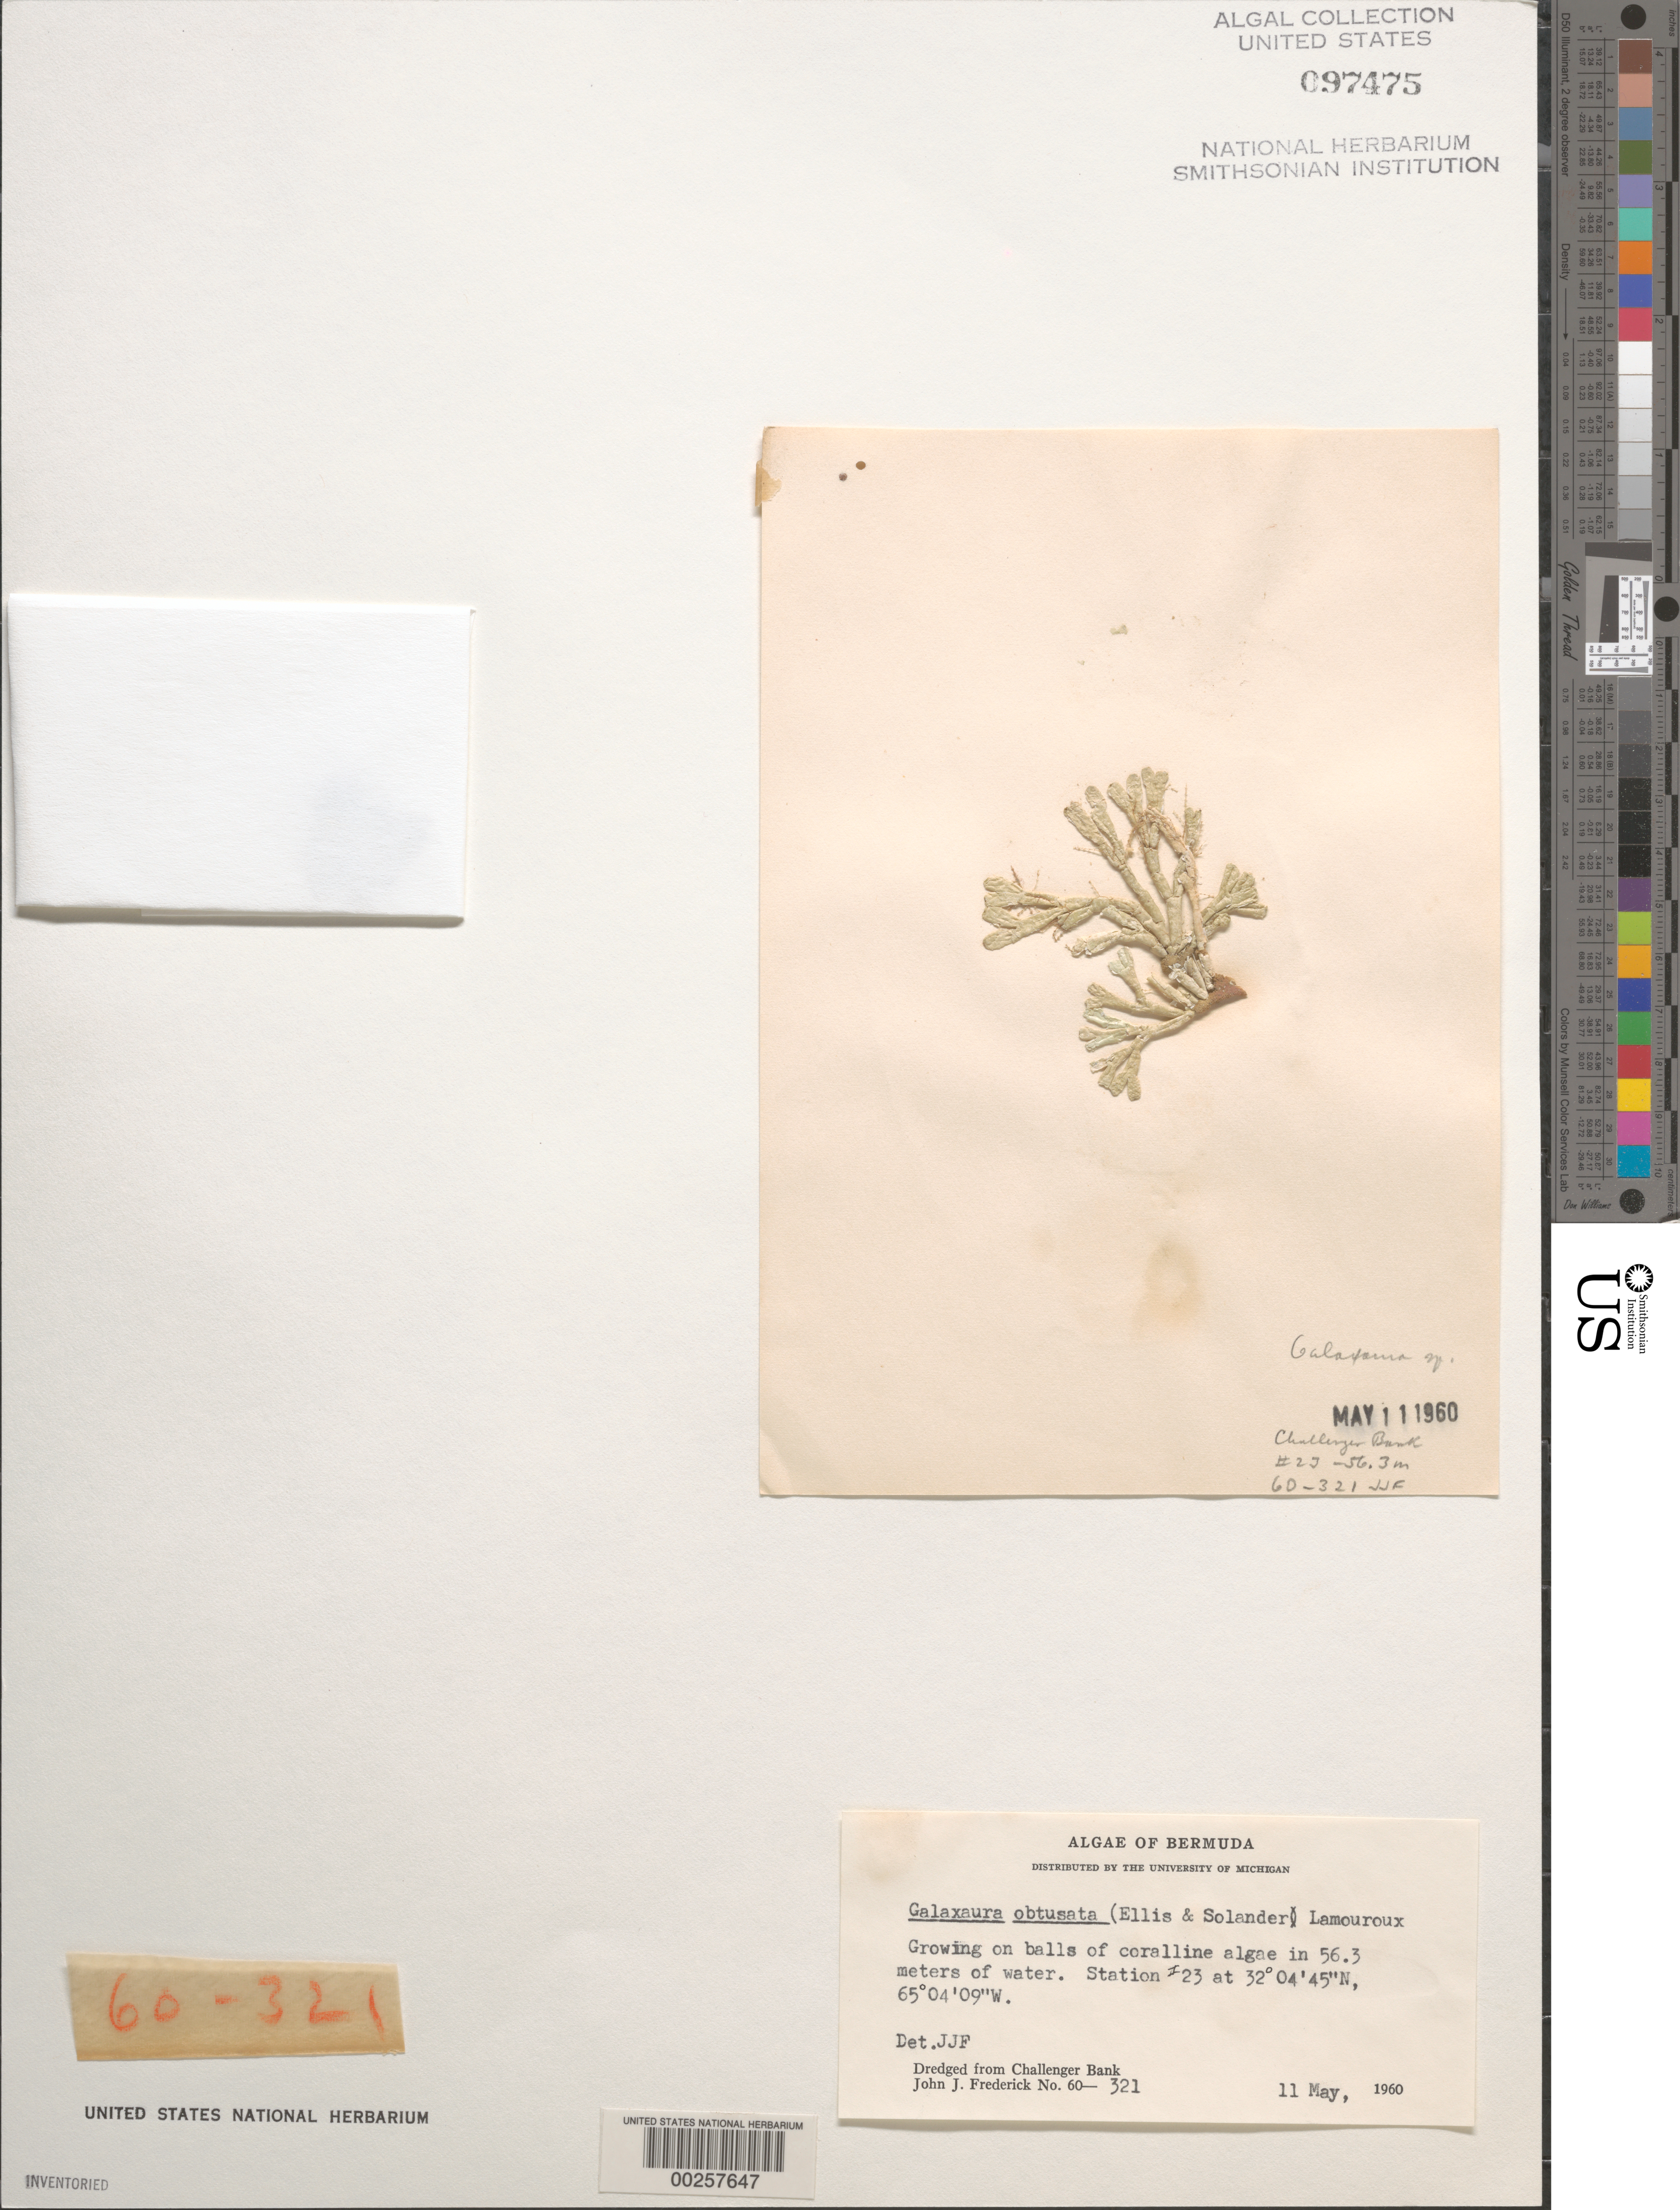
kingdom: Plantae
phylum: Rhodophyta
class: Florideophyceae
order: Nemaliales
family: Galaxauraceae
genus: Dichotomaria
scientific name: Dichotomaria obtusata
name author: (Ellis & Sol.) Lam.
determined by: Algae name updating Project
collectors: J. Frederick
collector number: JJF 60-321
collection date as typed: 11 May 1960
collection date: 1960-05-11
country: Bermuda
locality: Challenger Bank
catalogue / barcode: US 97475